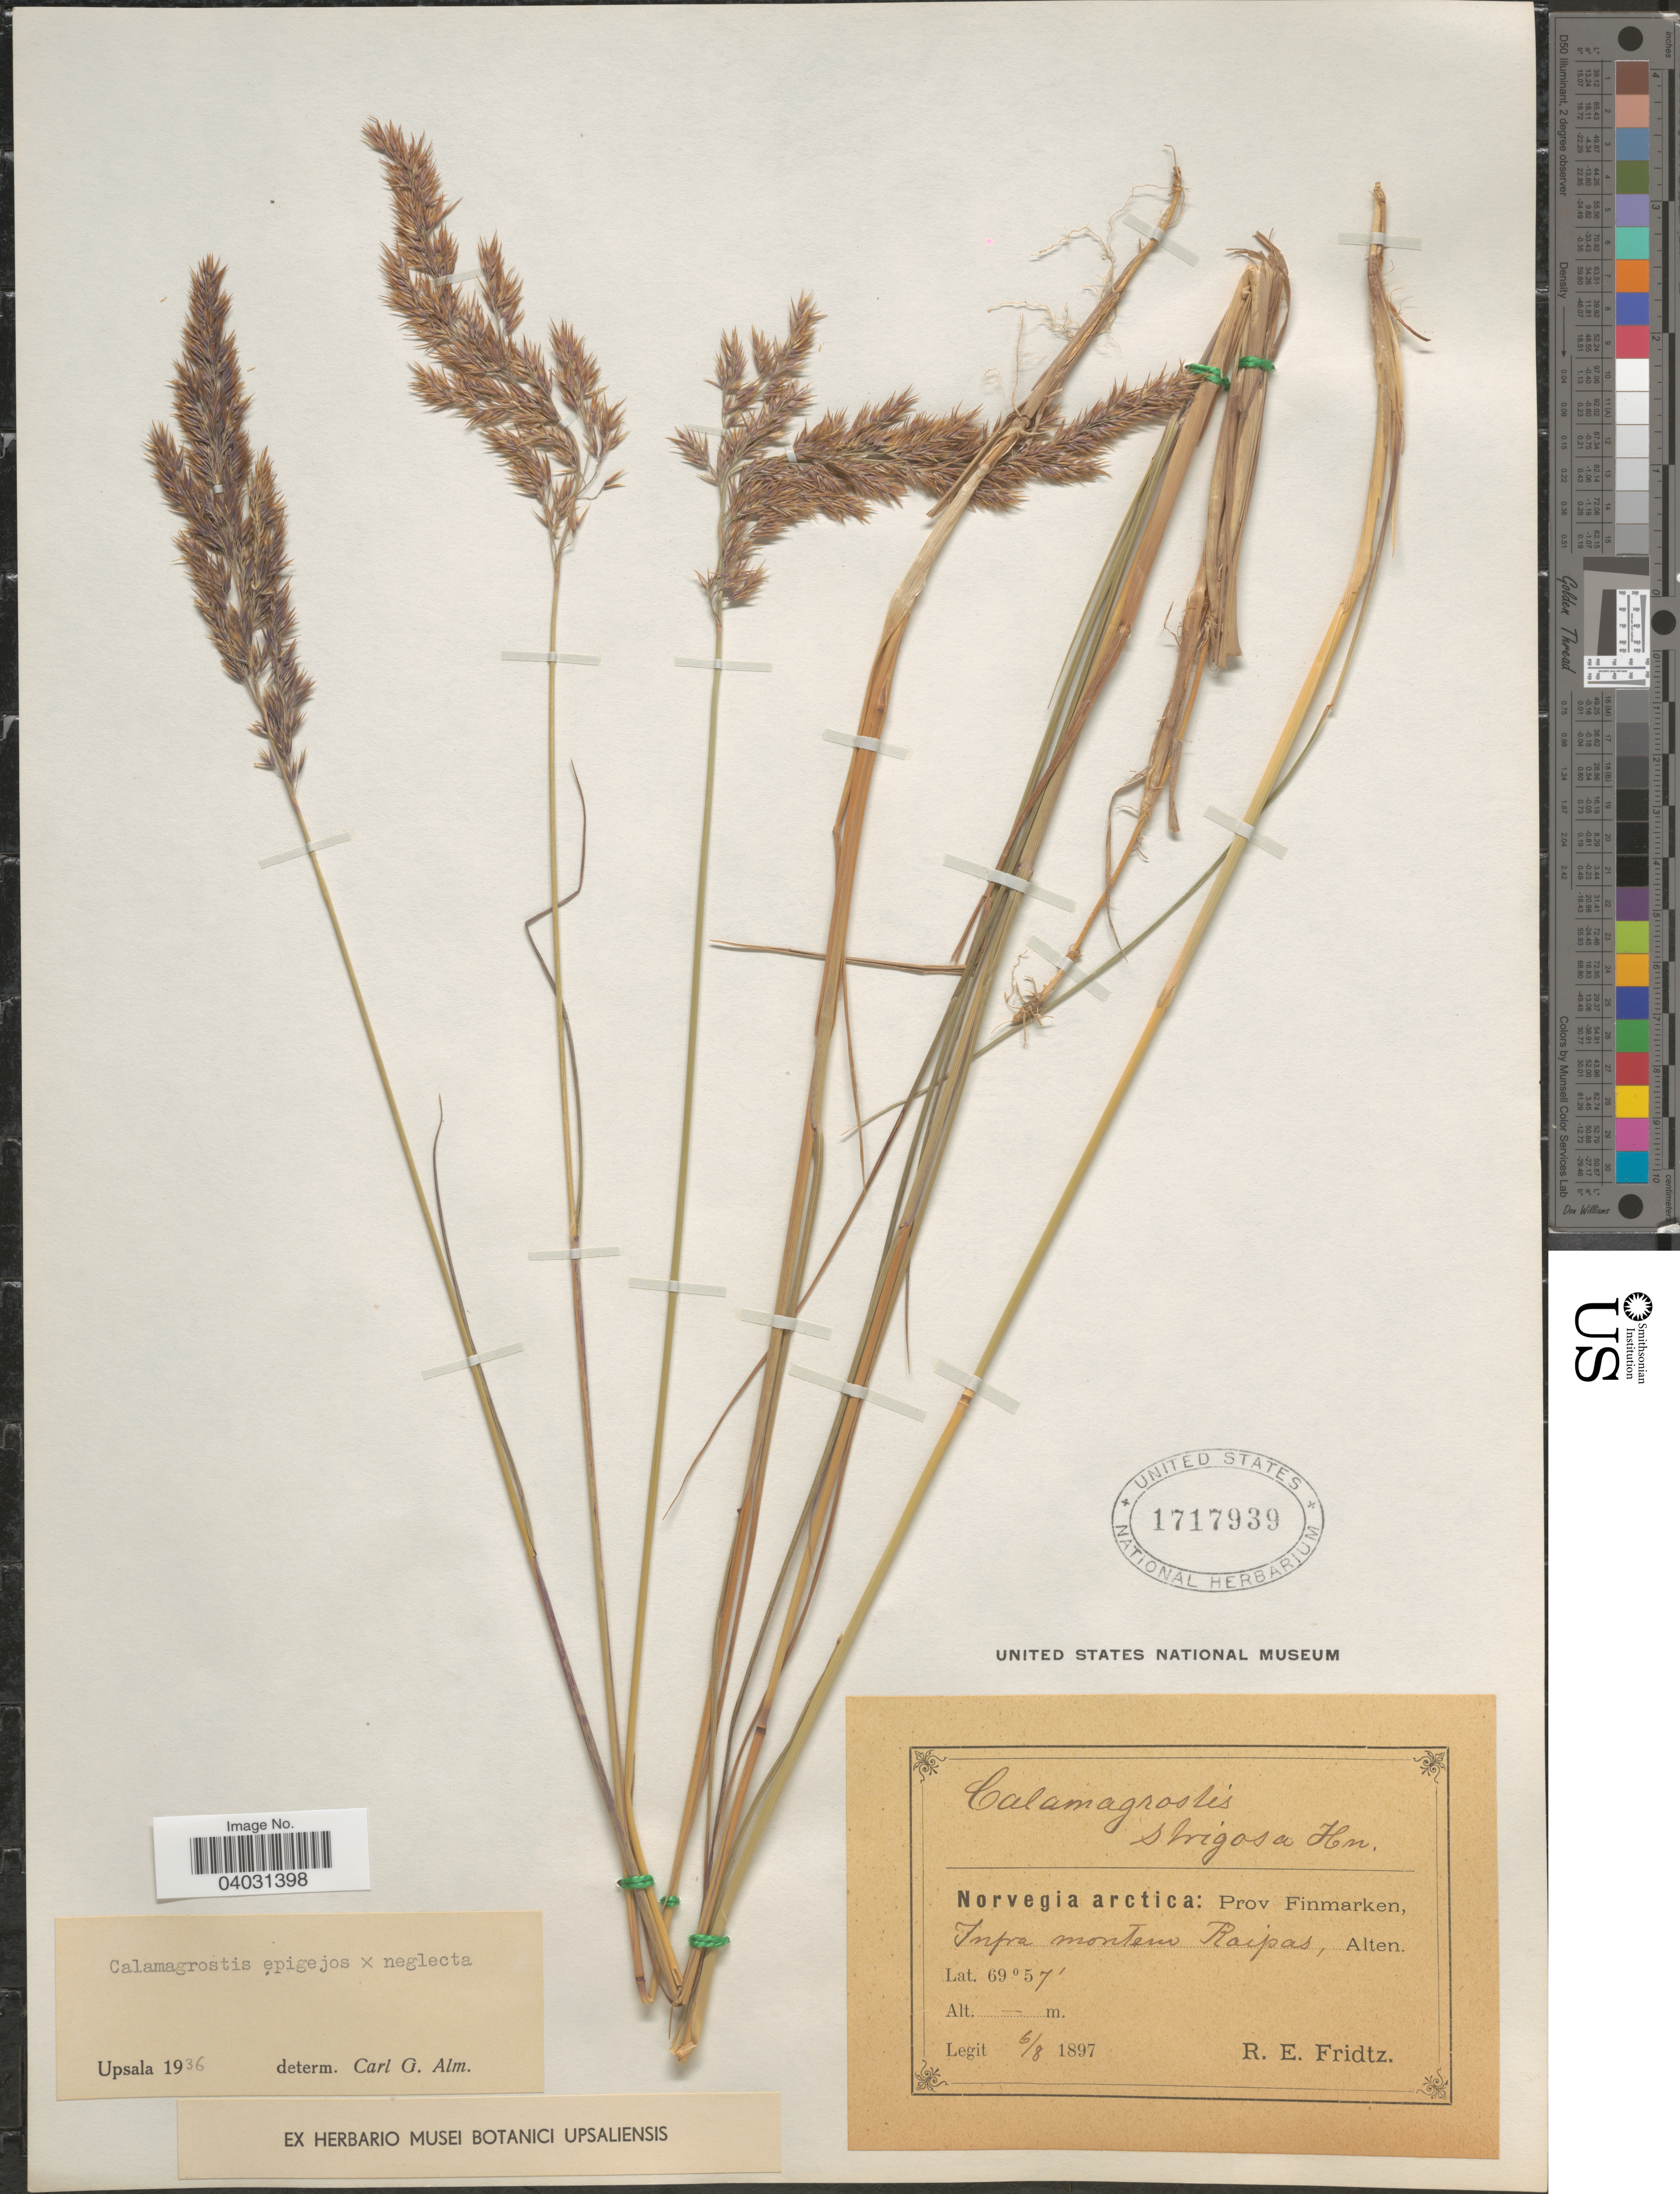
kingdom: Plantae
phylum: Tracheophyta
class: Liliopsida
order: Poales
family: Poaceae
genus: Calamagrostis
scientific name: Calamagrostis epigeios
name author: (L.) Roth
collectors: R. Fridtz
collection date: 1897-08-06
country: Norway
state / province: Finnmark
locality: Norvegia arctica: Prov Finmarken, Infra montem Raipas, Alten.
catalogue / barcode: US 1717939